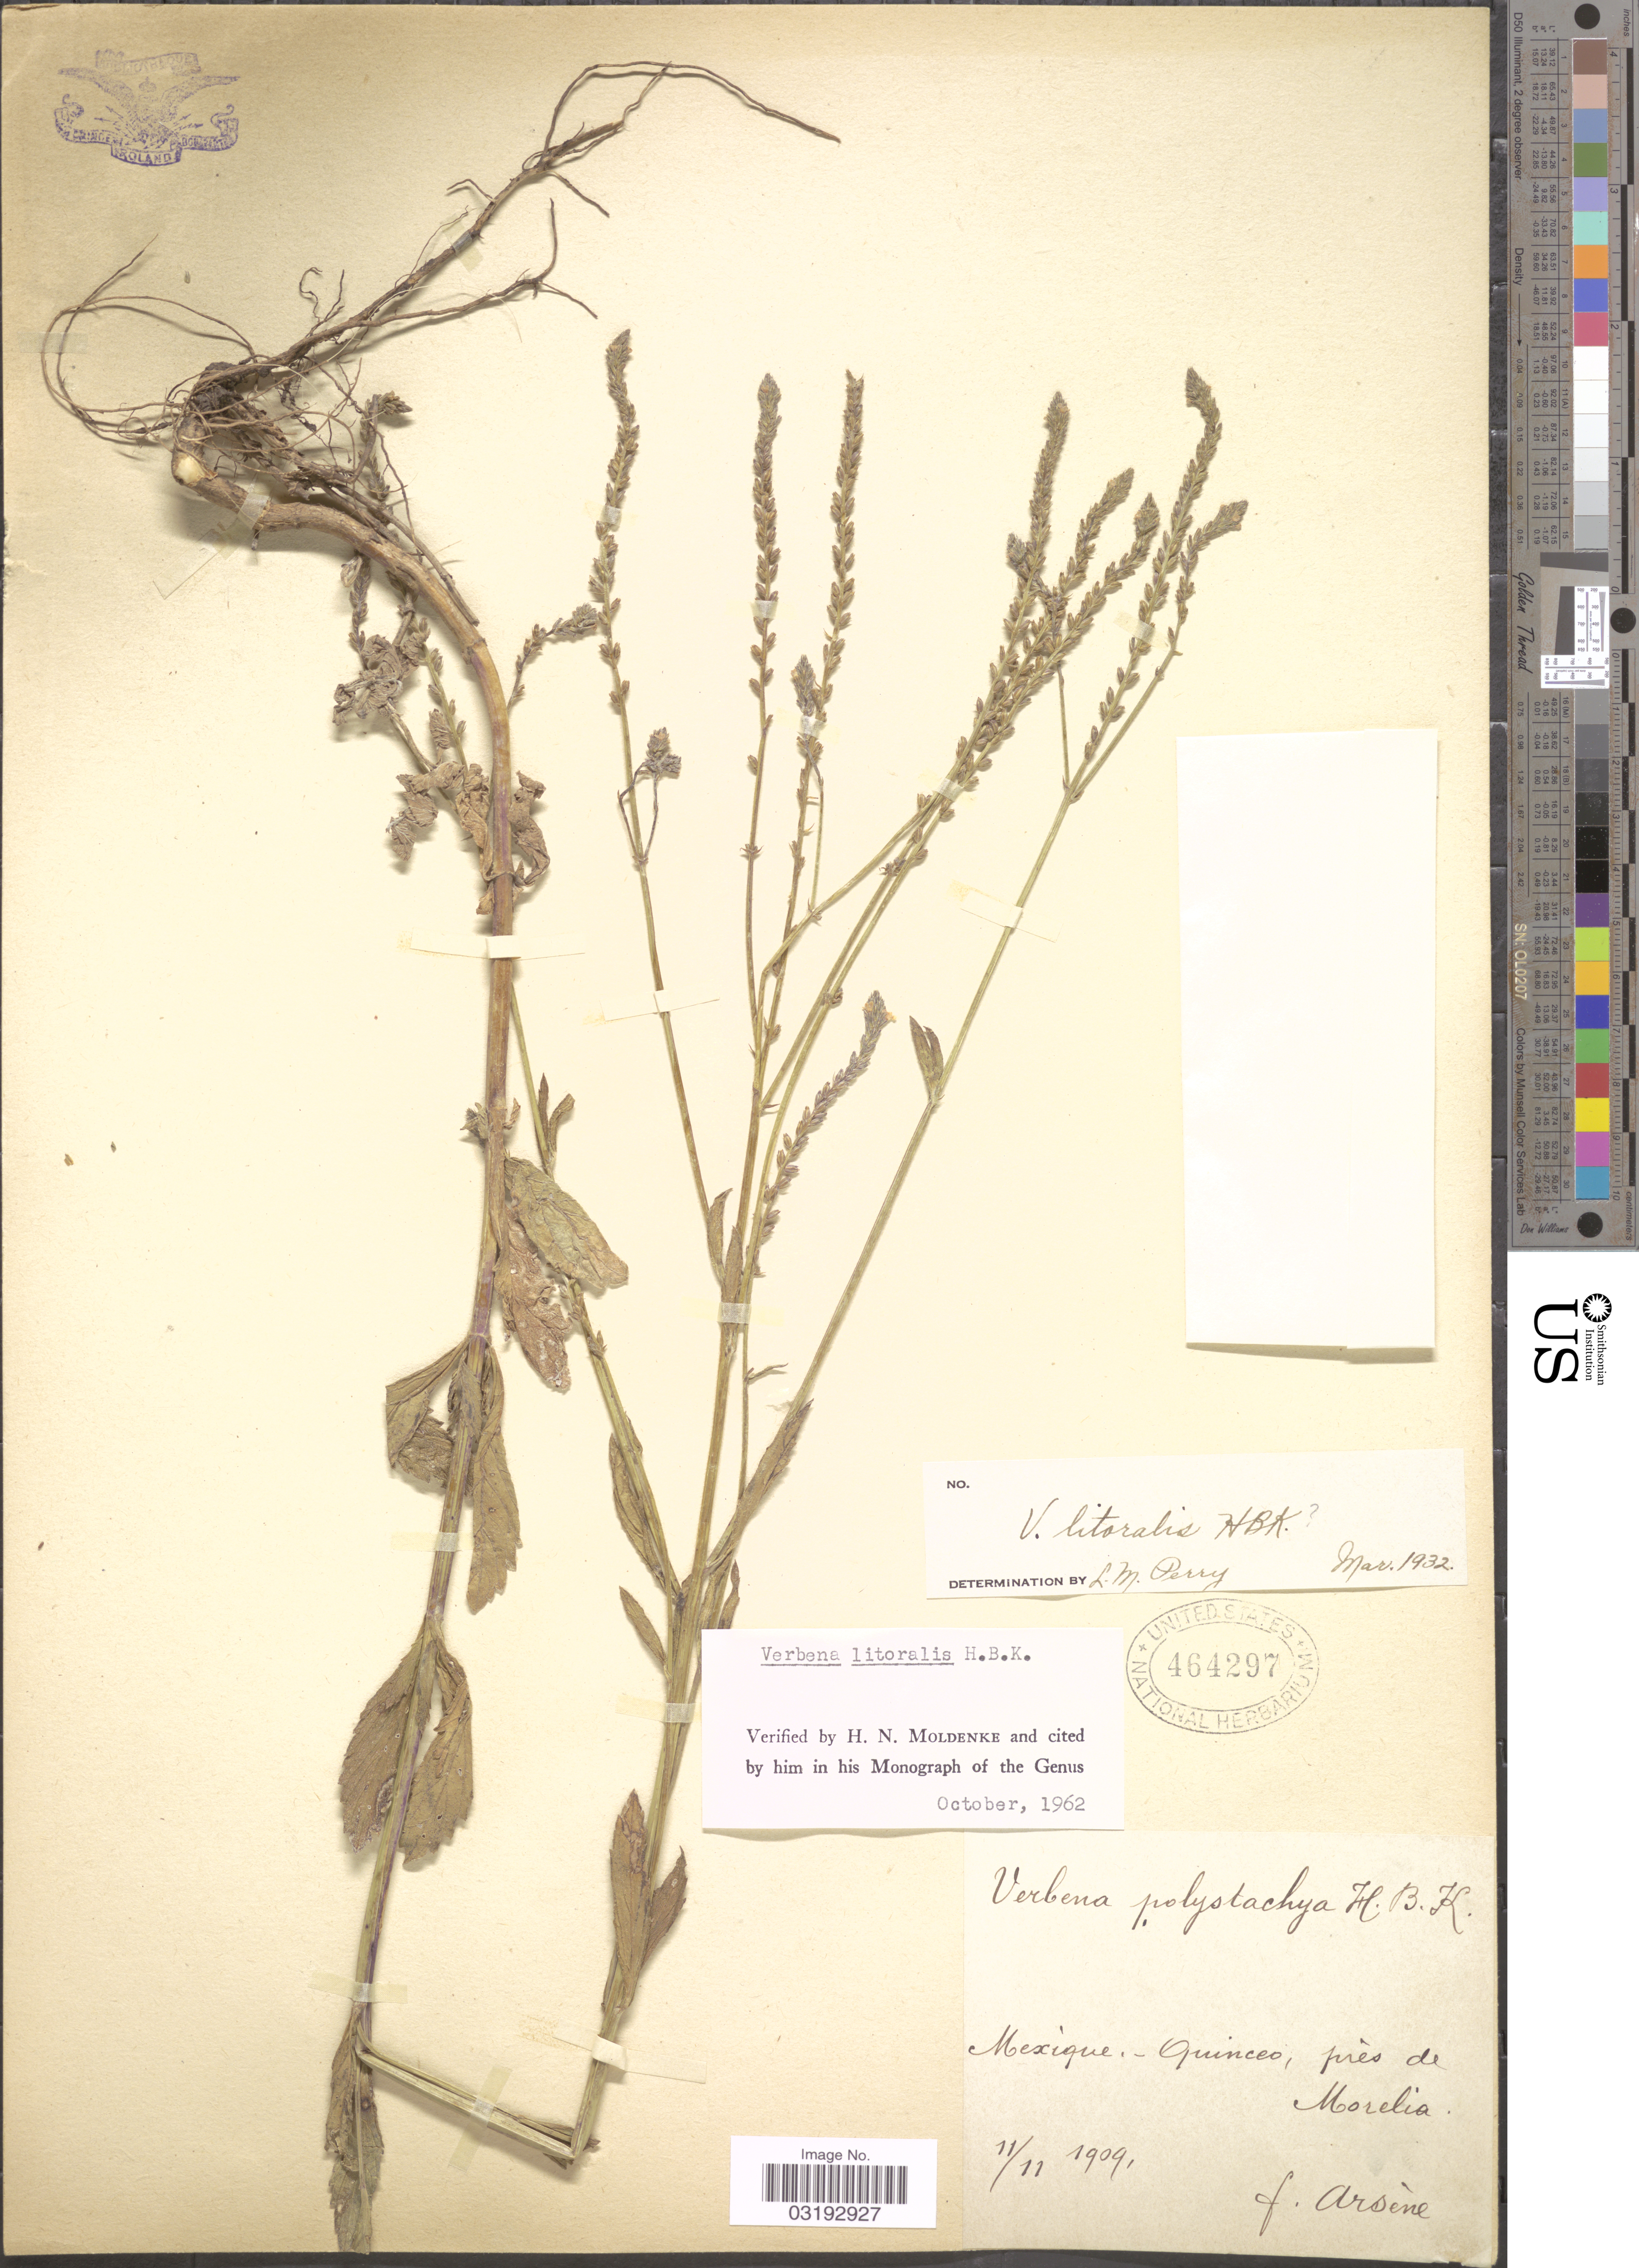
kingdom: Plantae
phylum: Tracheophyta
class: Magnoliopsida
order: Lamiales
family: Verbenaceae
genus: Verbena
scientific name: Verbena litoralis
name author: Kunth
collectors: F. Arsène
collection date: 1909-11-11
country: Mexico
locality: Quiceo, près de Morelia.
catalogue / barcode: US 464297